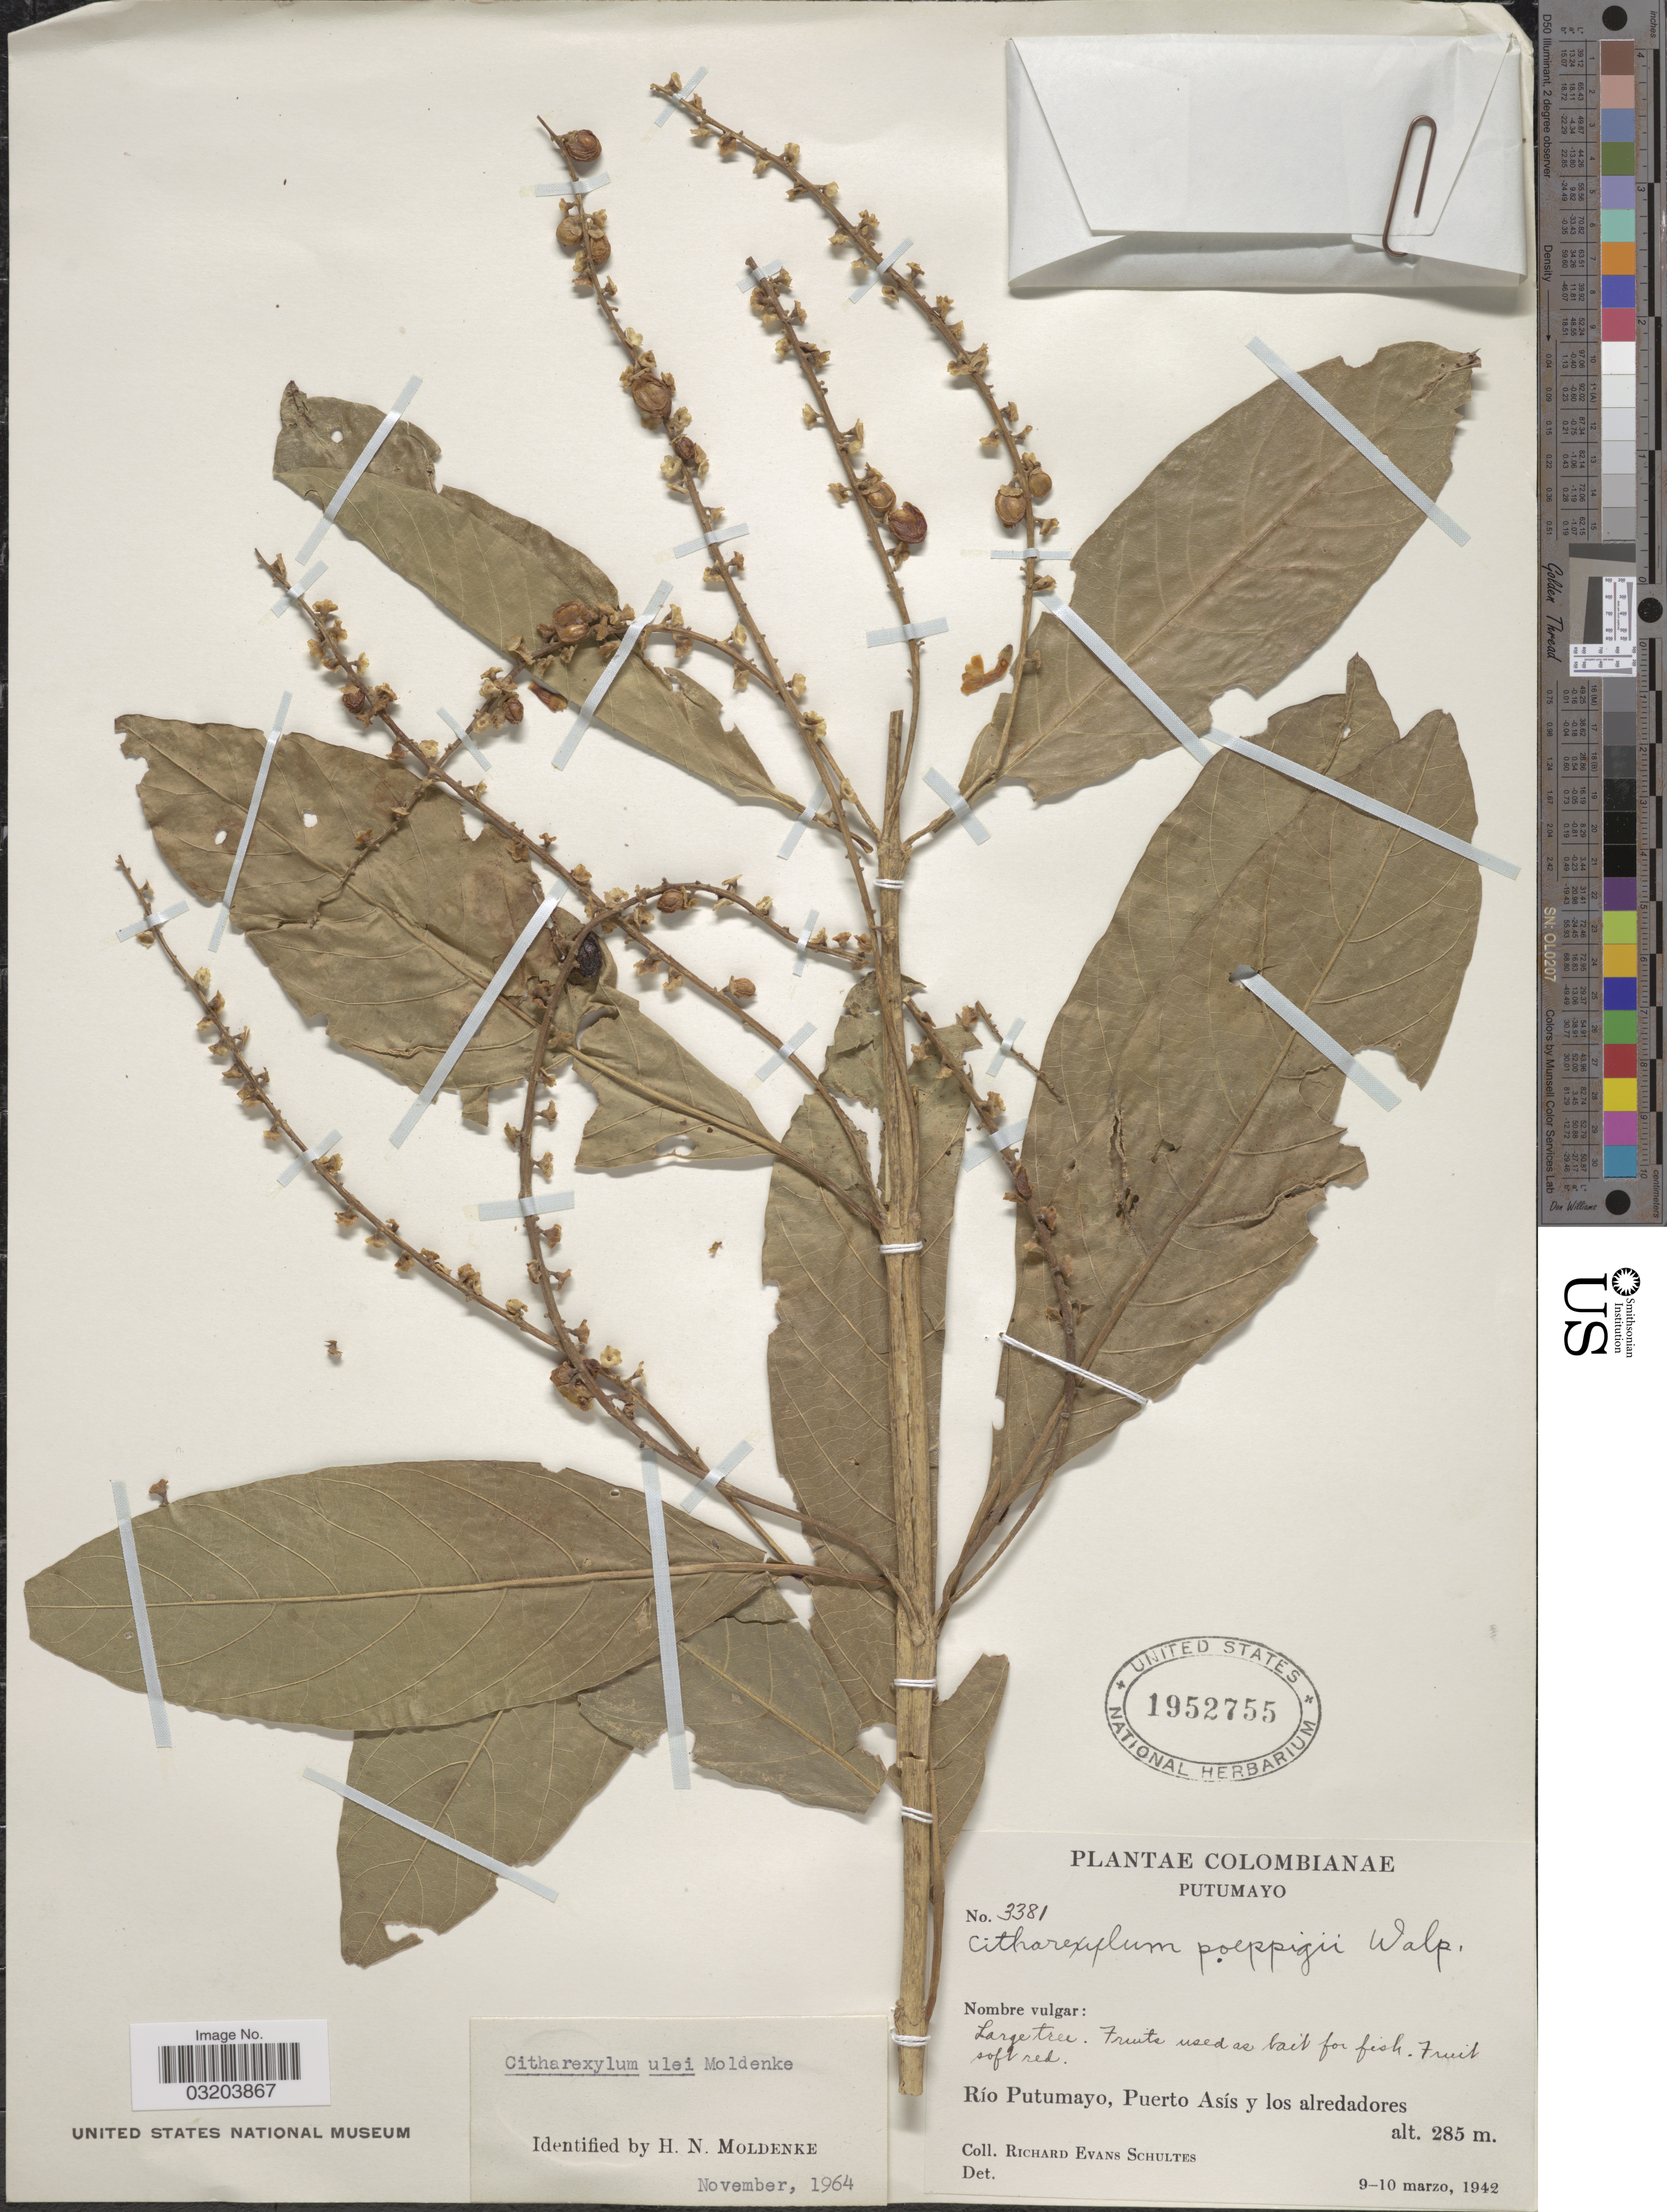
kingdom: Plantae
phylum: Tracheophyta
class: Magnoliopsida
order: Lamiales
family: Verbenaceae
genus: Citharexylum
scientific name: Citharexylum ulei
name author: Moldenke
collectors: R. E. Schultes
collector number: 3381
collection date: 1942-03-09/1942-03-10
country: Colombia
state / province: Putumayo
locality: Río Putumayo, Puerto Asís y los alrededores.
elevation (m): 285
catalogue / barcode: US 1952755